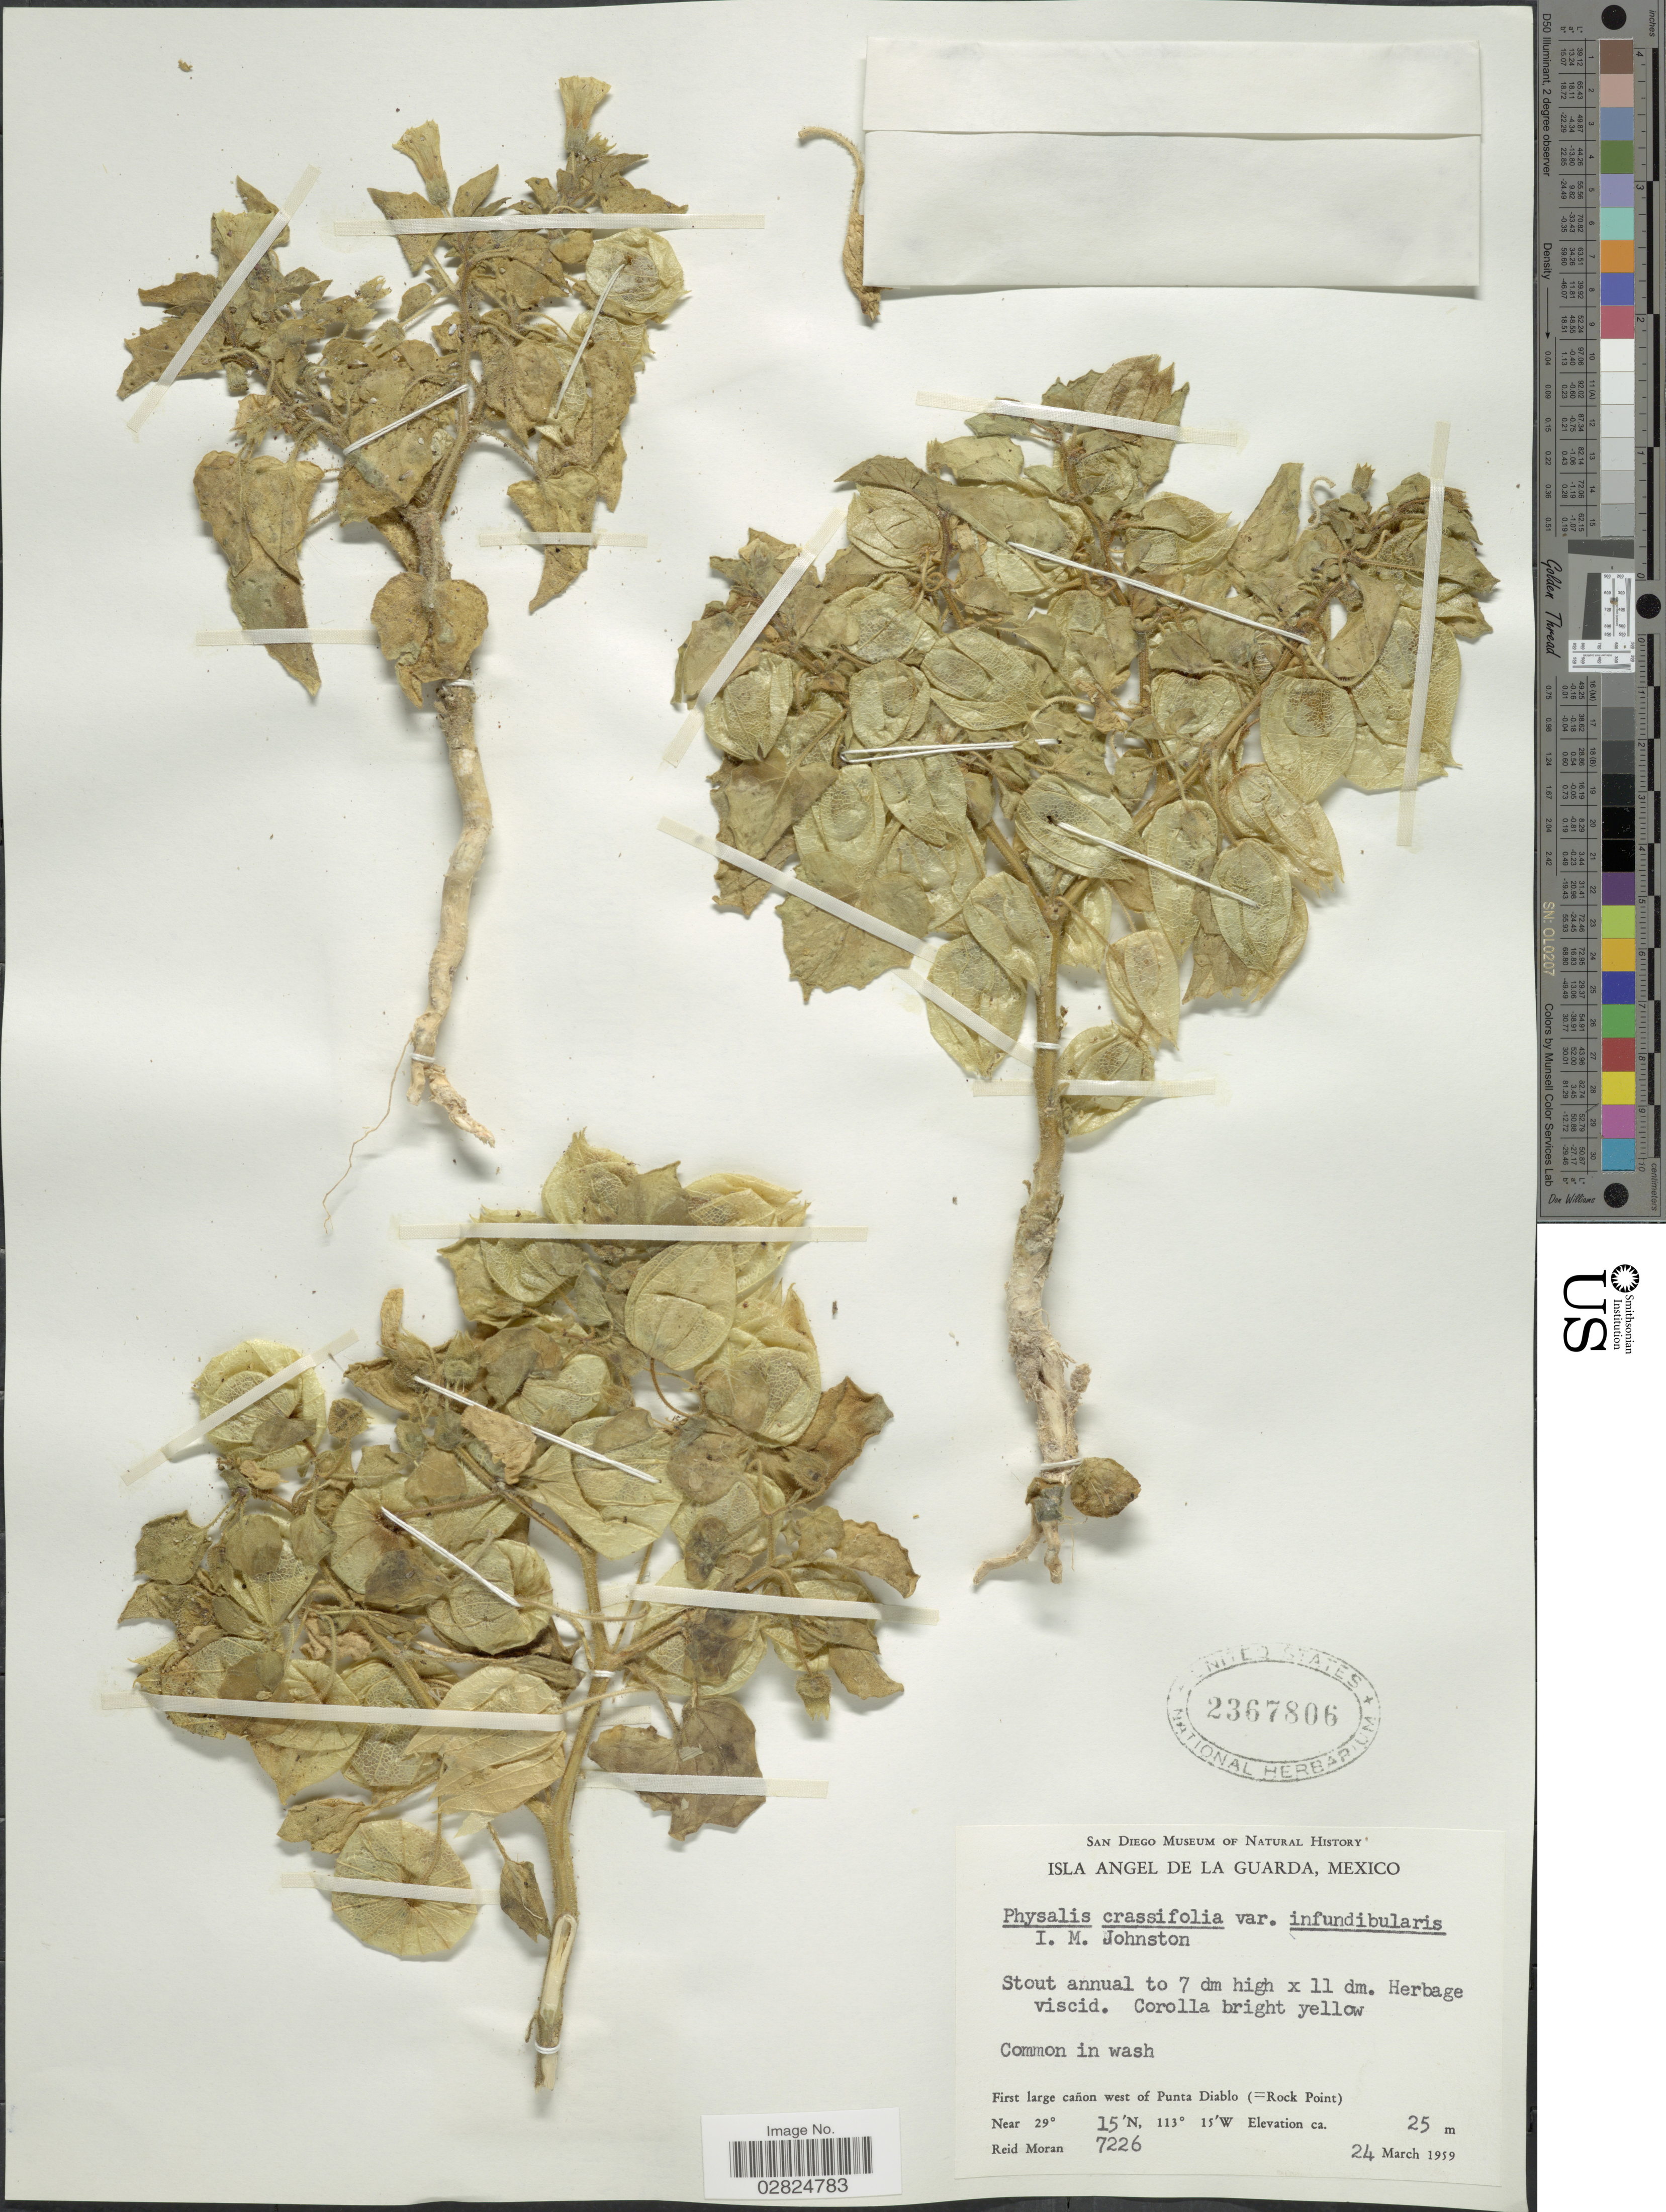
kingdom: Plantae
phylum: Tracheophyta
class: Magnoliopsida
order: Solanales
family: Solanaceae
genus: Physalis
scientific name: Physalis crassifolia var. infundibularis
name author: I.M. Johnst.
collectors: R. V. Moran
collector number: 7226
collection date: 1959-03-24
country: Mexico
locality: Isla Angel de La Gaurda. Firs large cañon west of Punta Diablo (=Rock Point)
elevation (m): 25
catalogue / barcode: US 2367806